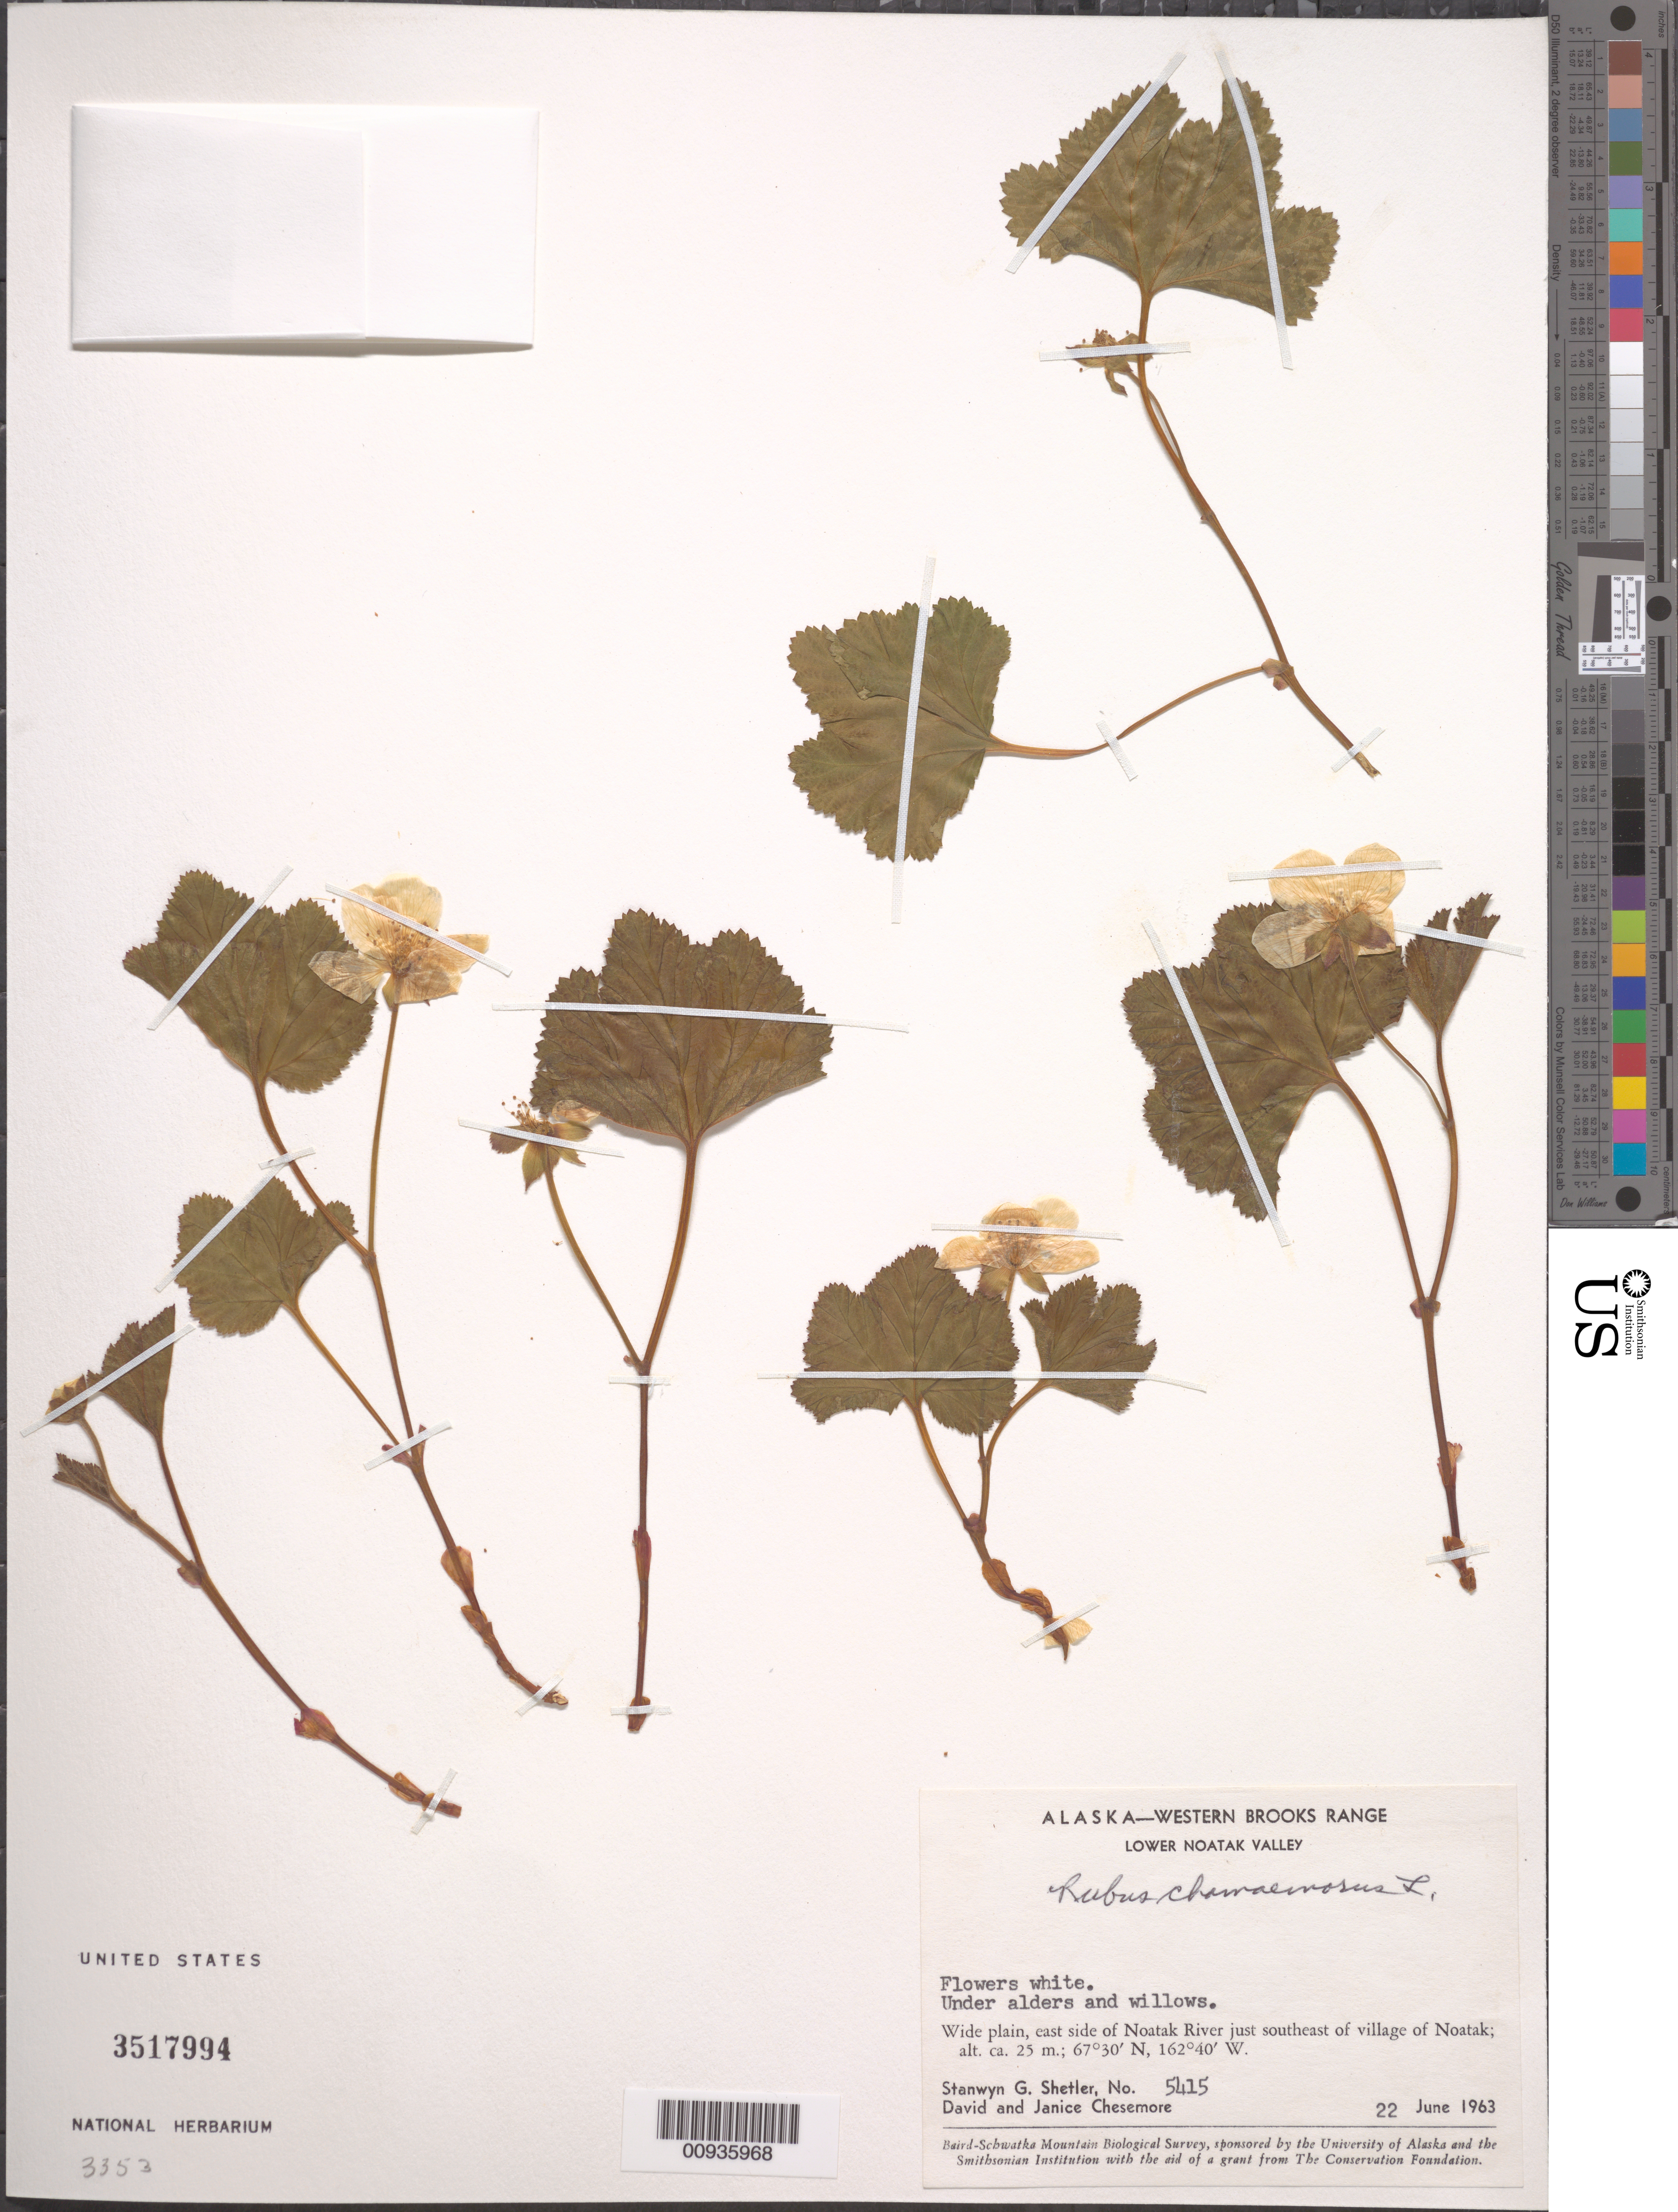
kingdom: Plantae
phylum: Tracheophyta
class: Magnoliopsida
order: Rosales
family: Rosaceae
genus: Rubus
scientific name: Rubus chamaemorus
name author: L.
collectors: S. Shetler, D. Chesemore & J. Chesemore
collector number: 5415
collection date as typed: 22 Jun 1963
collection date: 1963-06-22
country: United States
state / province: Alaska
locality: East side of Noatak River just southeast of village of Noatak. Western Brooks Range, Lower Noatak Valley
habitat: Wide plain. Under alders and willows.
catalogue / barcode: US 3517994